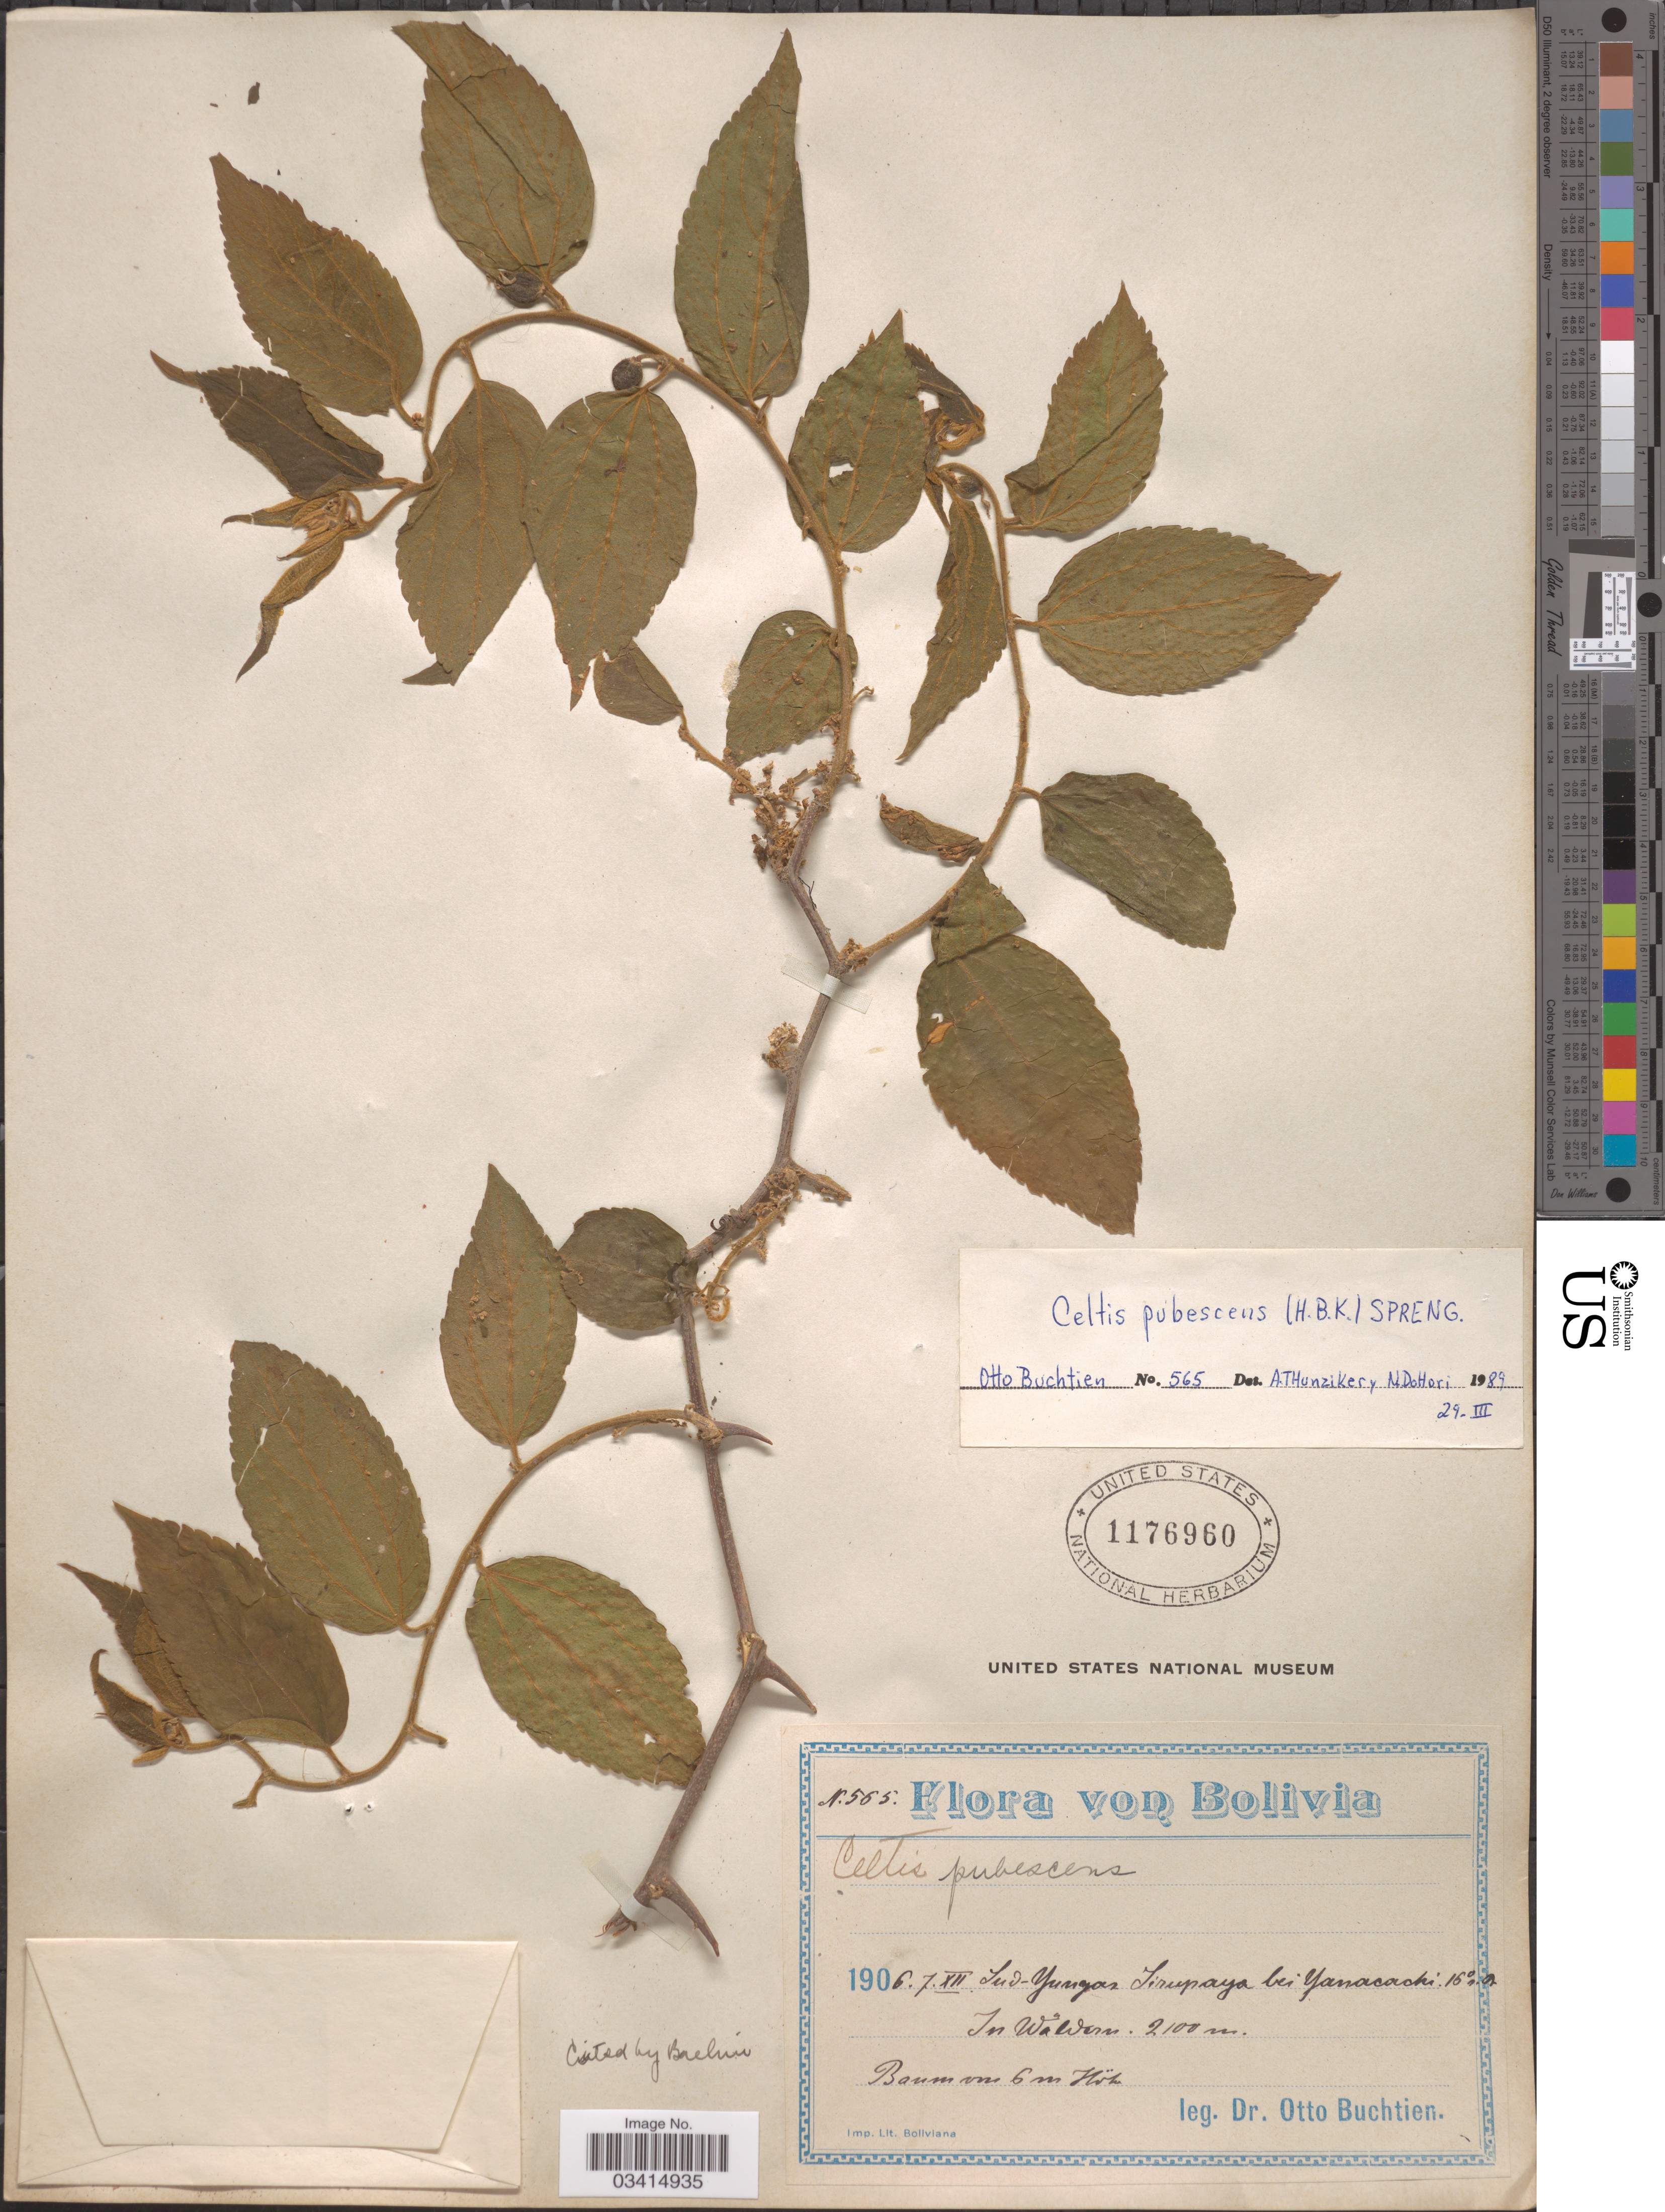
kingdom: Plantae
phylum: Tracheophyta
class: Magnoliopsida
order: Rosales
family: Cannabaceae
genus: Celtis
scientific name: Celtis pubescens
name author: (Kunth) Spreng.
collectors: O. Buchtien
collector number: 565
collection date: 1906-12-07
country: Bolivia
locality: Sud-Yungas Sirapaya bei Yanacachi 16°s.Br.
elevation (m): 2100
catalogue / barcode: US 1176960